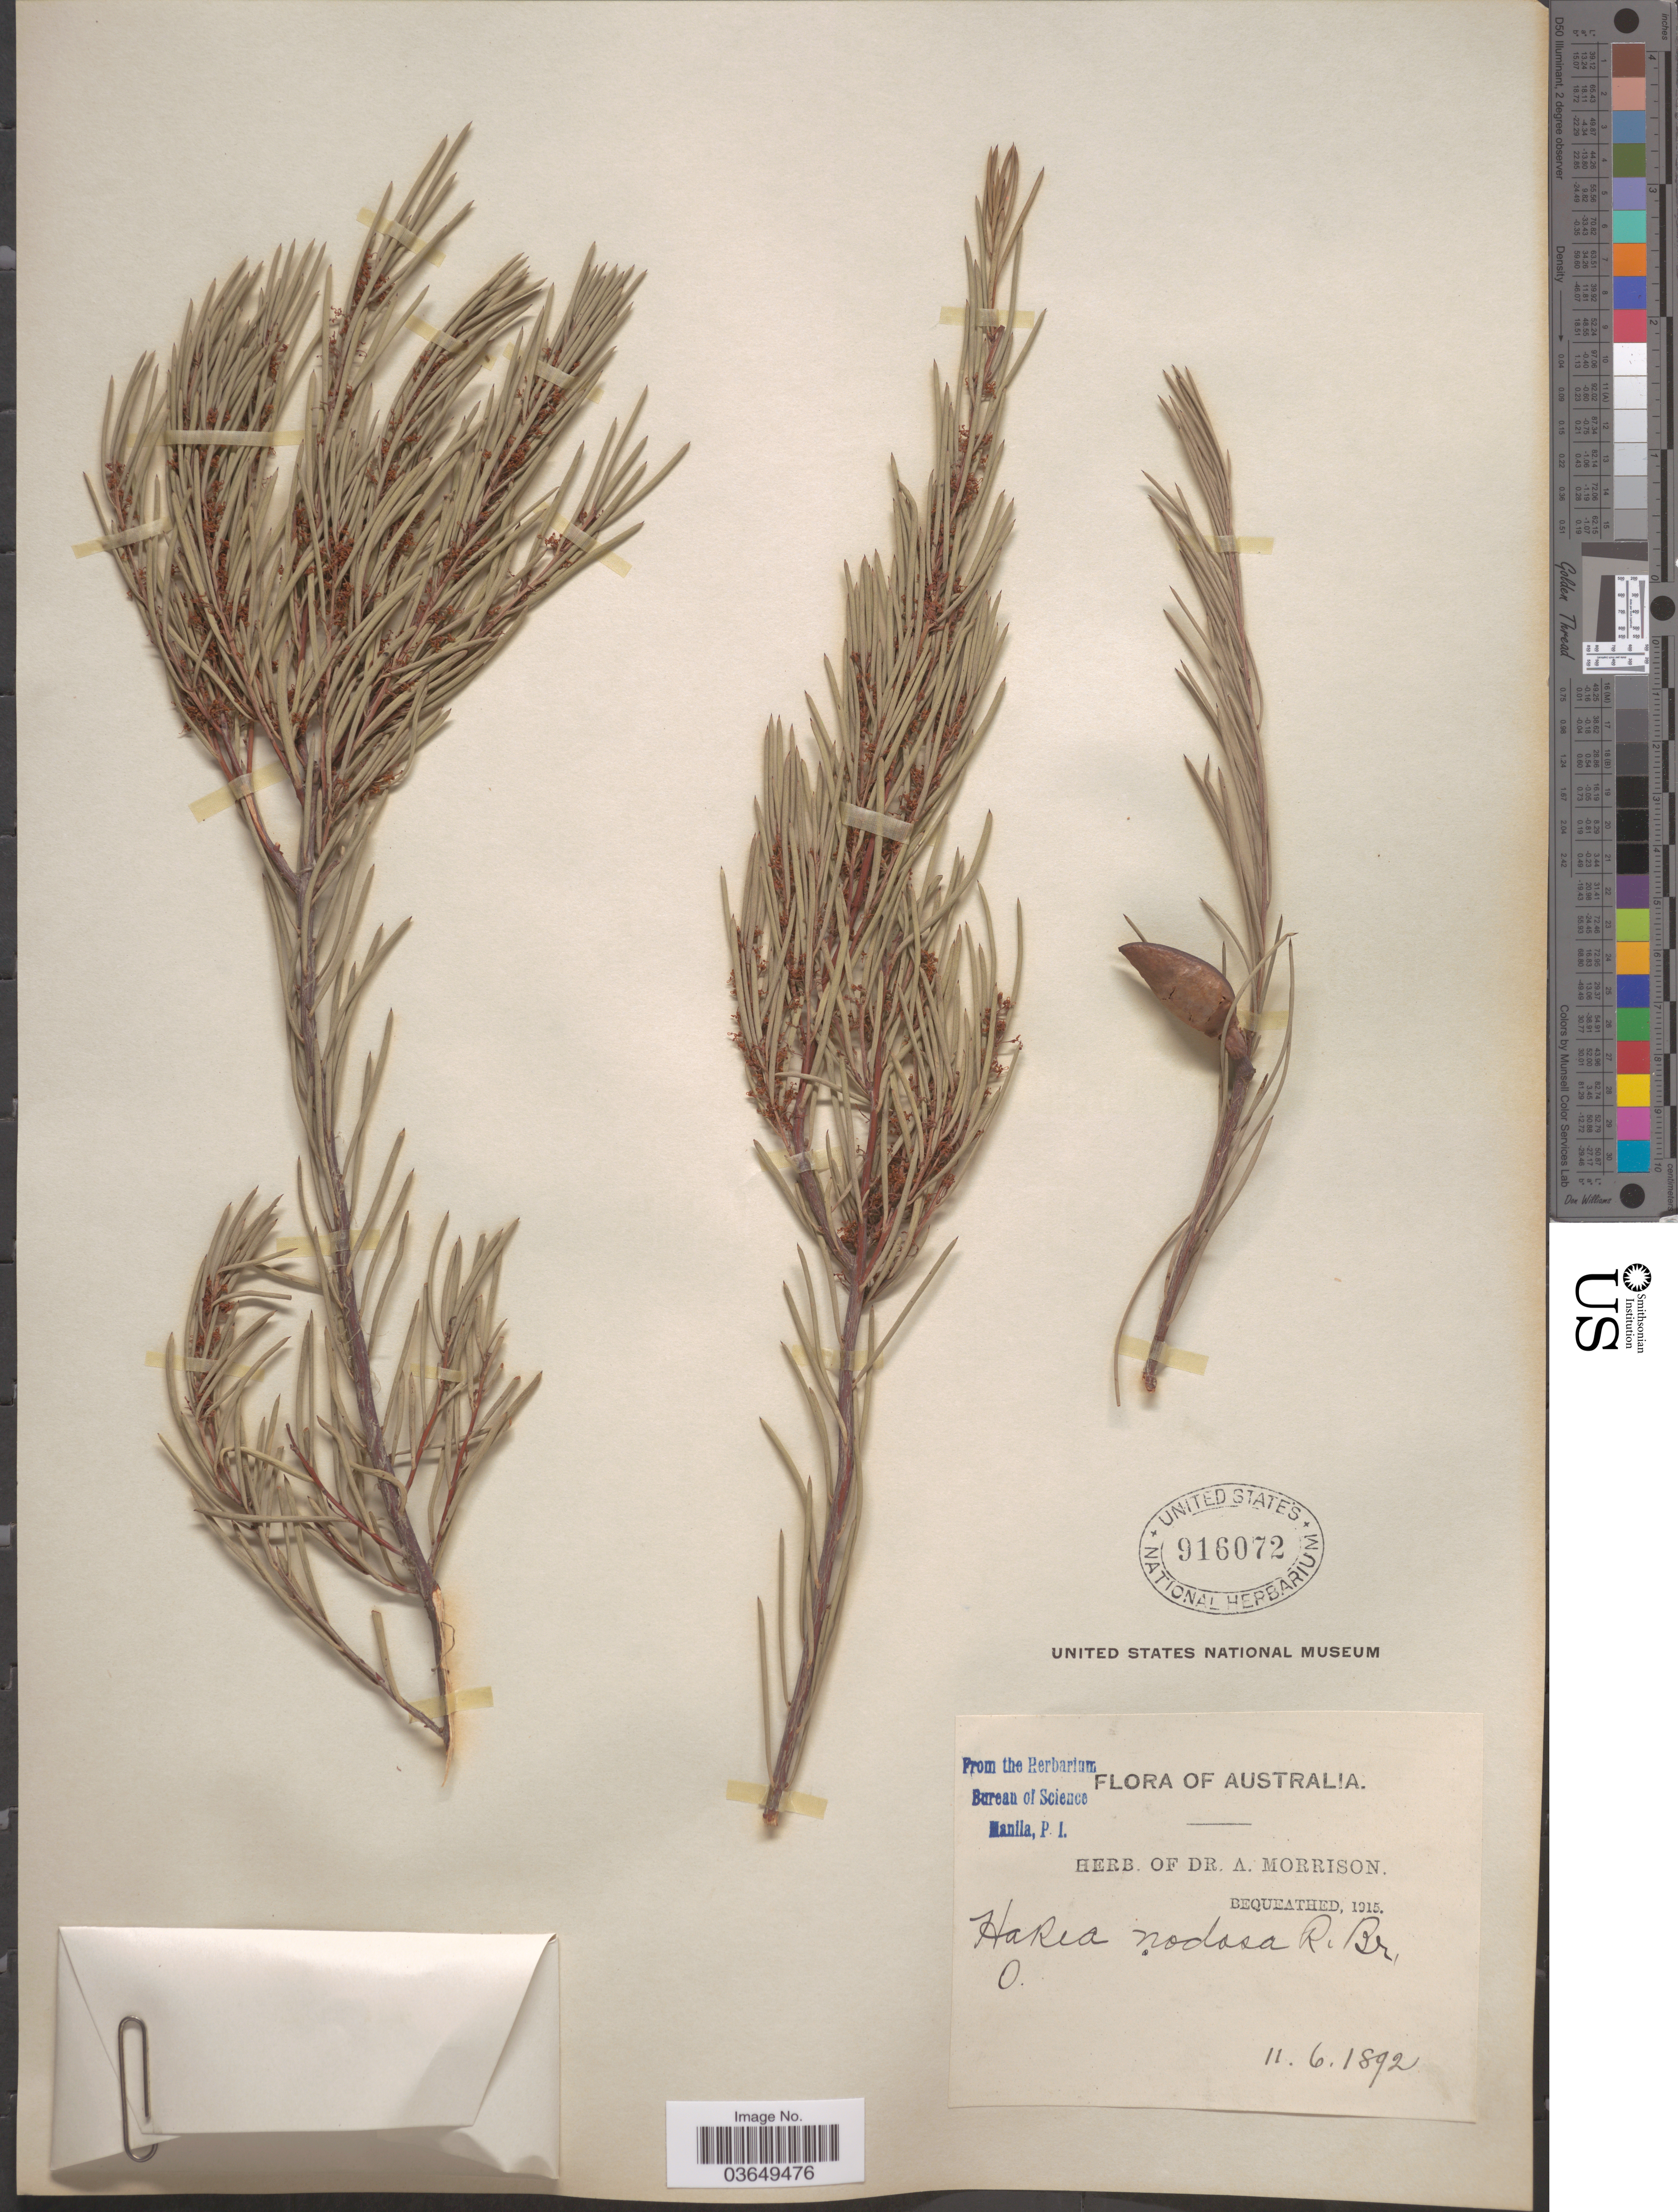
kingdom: Plantae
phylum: Tracheophyta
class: Magnoliopsida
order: Proteales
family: Proteaceae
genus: Hakea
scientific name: Hakea nodosa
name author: Meisn.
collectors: ex herb. Dr. A. Morrison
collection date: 1892-06-11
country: Australia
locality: O. [unsure placement]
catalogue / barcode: US 916072